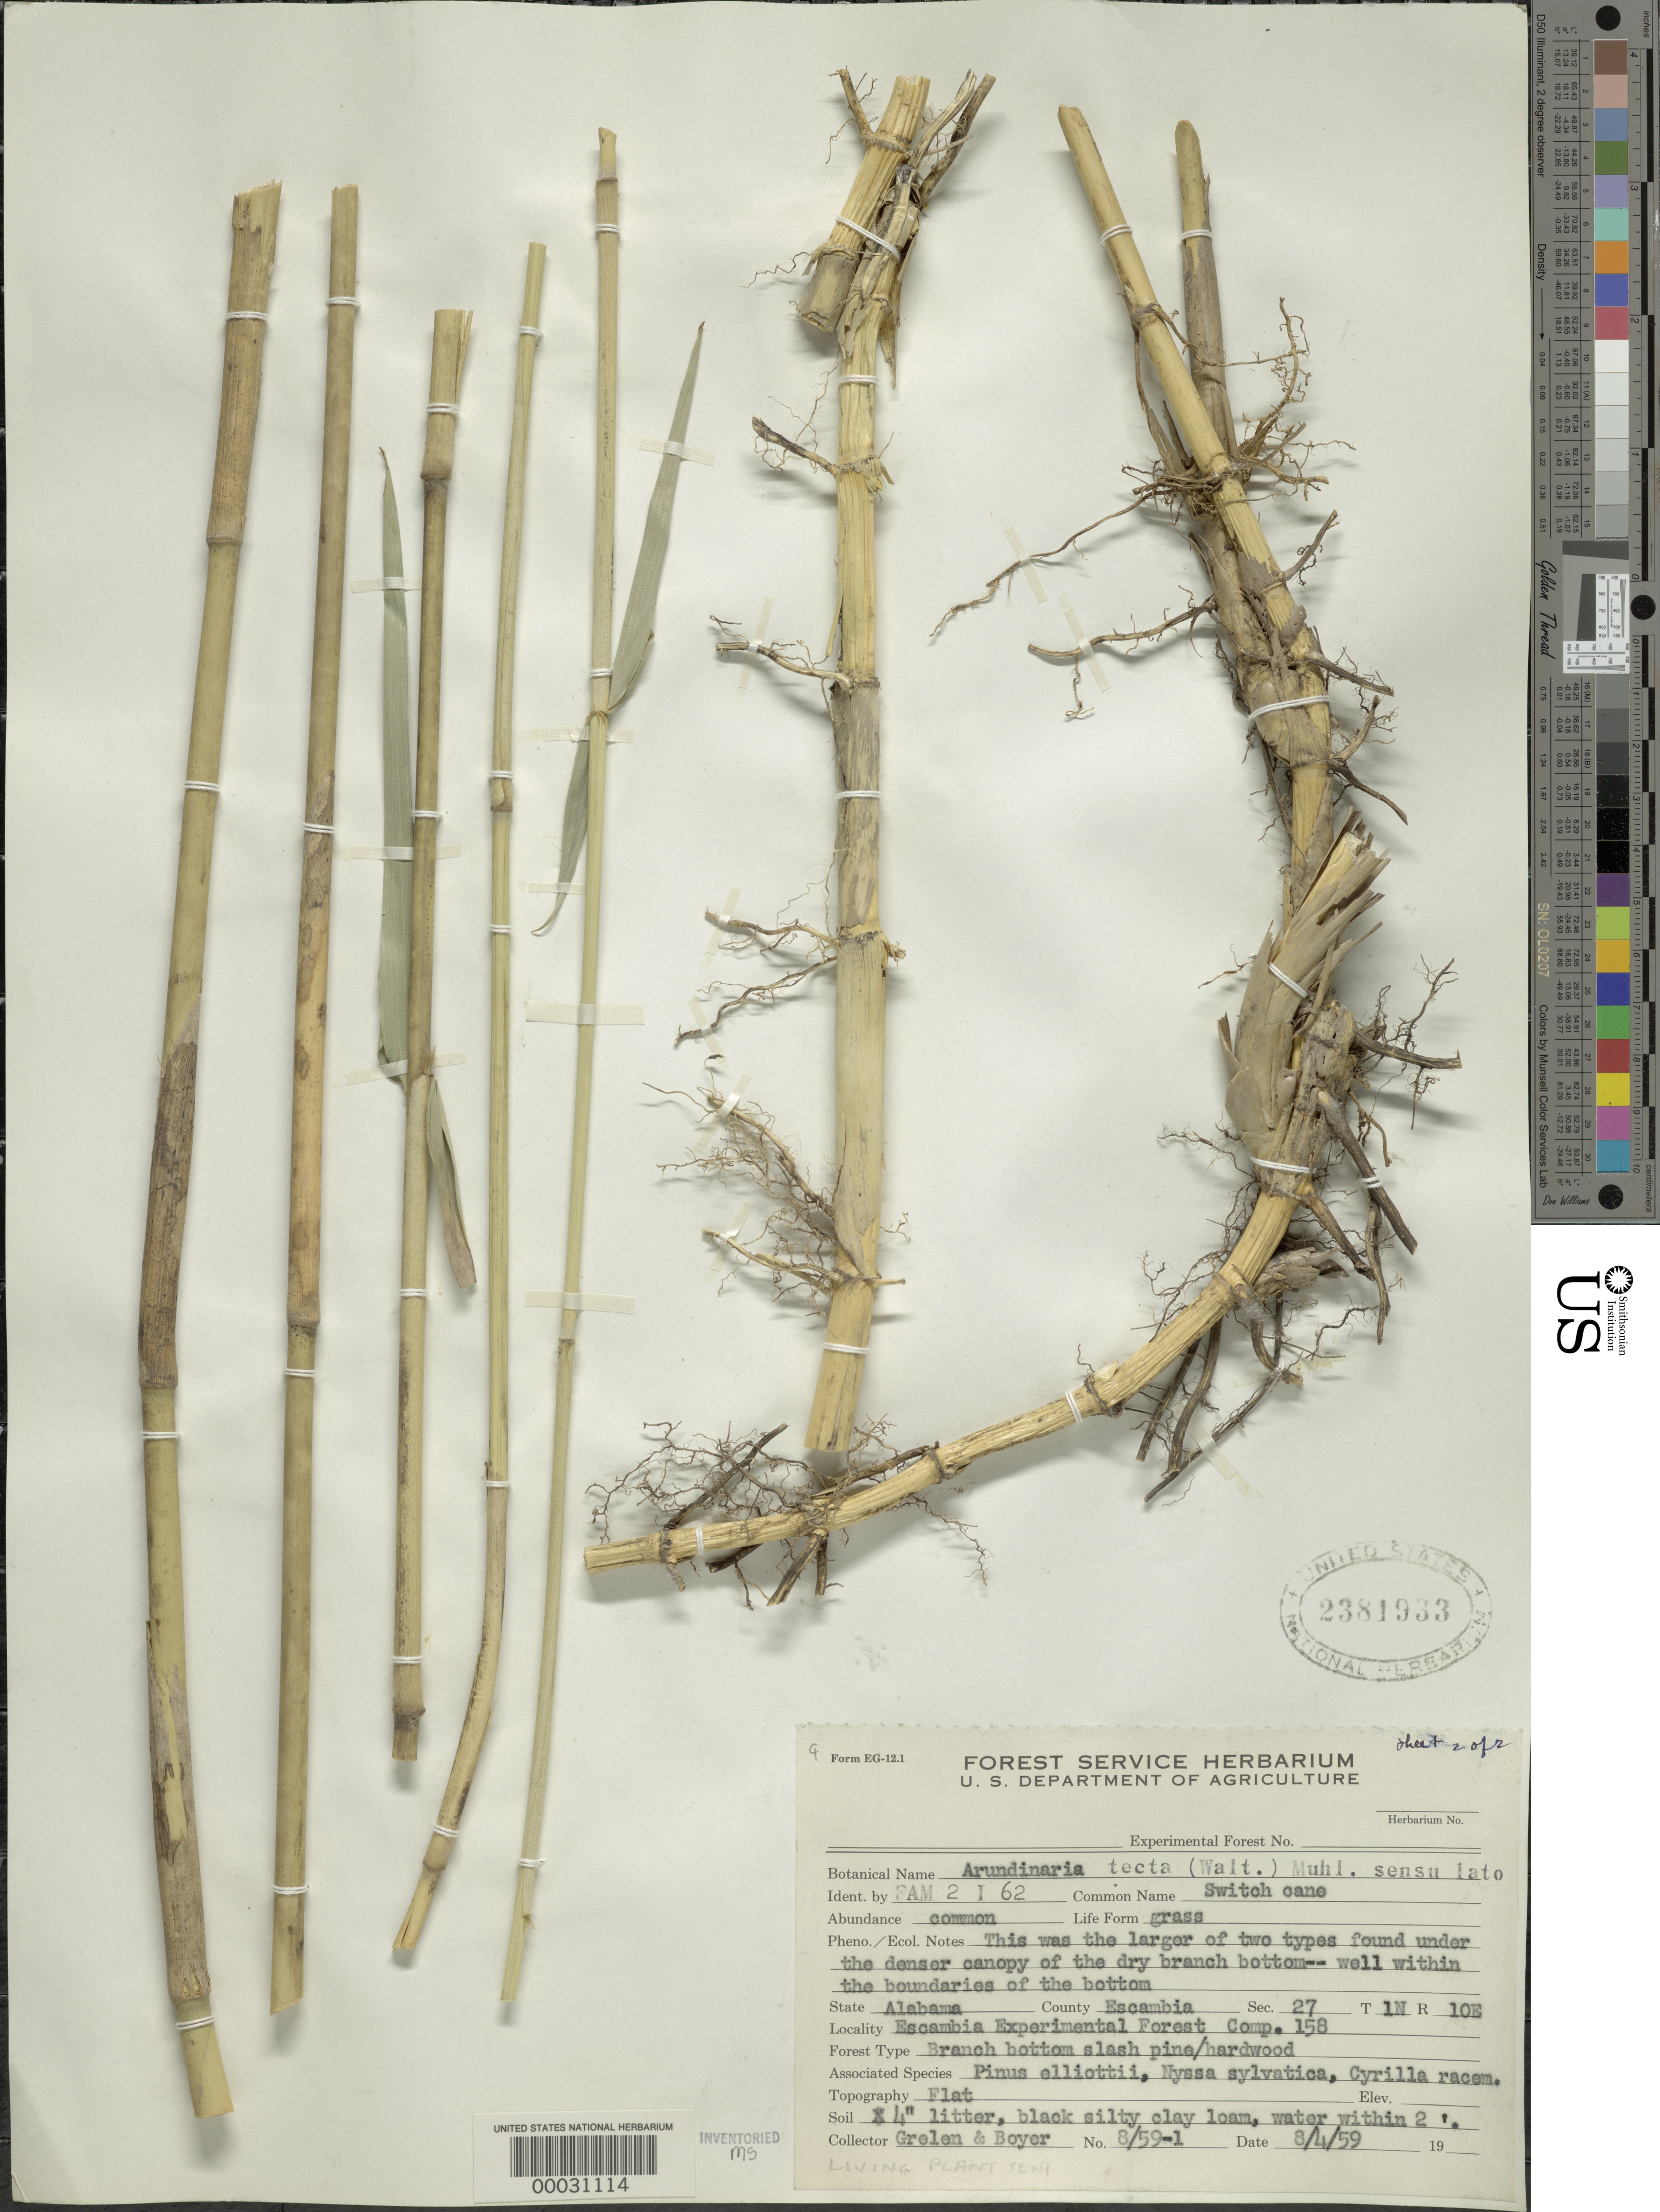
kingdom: Plantae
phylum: Tracheophyta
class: Liliopsida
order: Poales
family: Poaceae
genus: Arundinaria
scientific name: Arundinaria tecta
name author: (Walter) Muhl.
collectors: -. Grelen & -. Boyer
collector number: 8/59-1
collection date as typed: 04 Aug 1959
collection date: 1959-08-04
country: United States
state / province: Alabama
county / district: Escambia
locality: Escambia experimental forest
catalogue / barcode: US 2381933